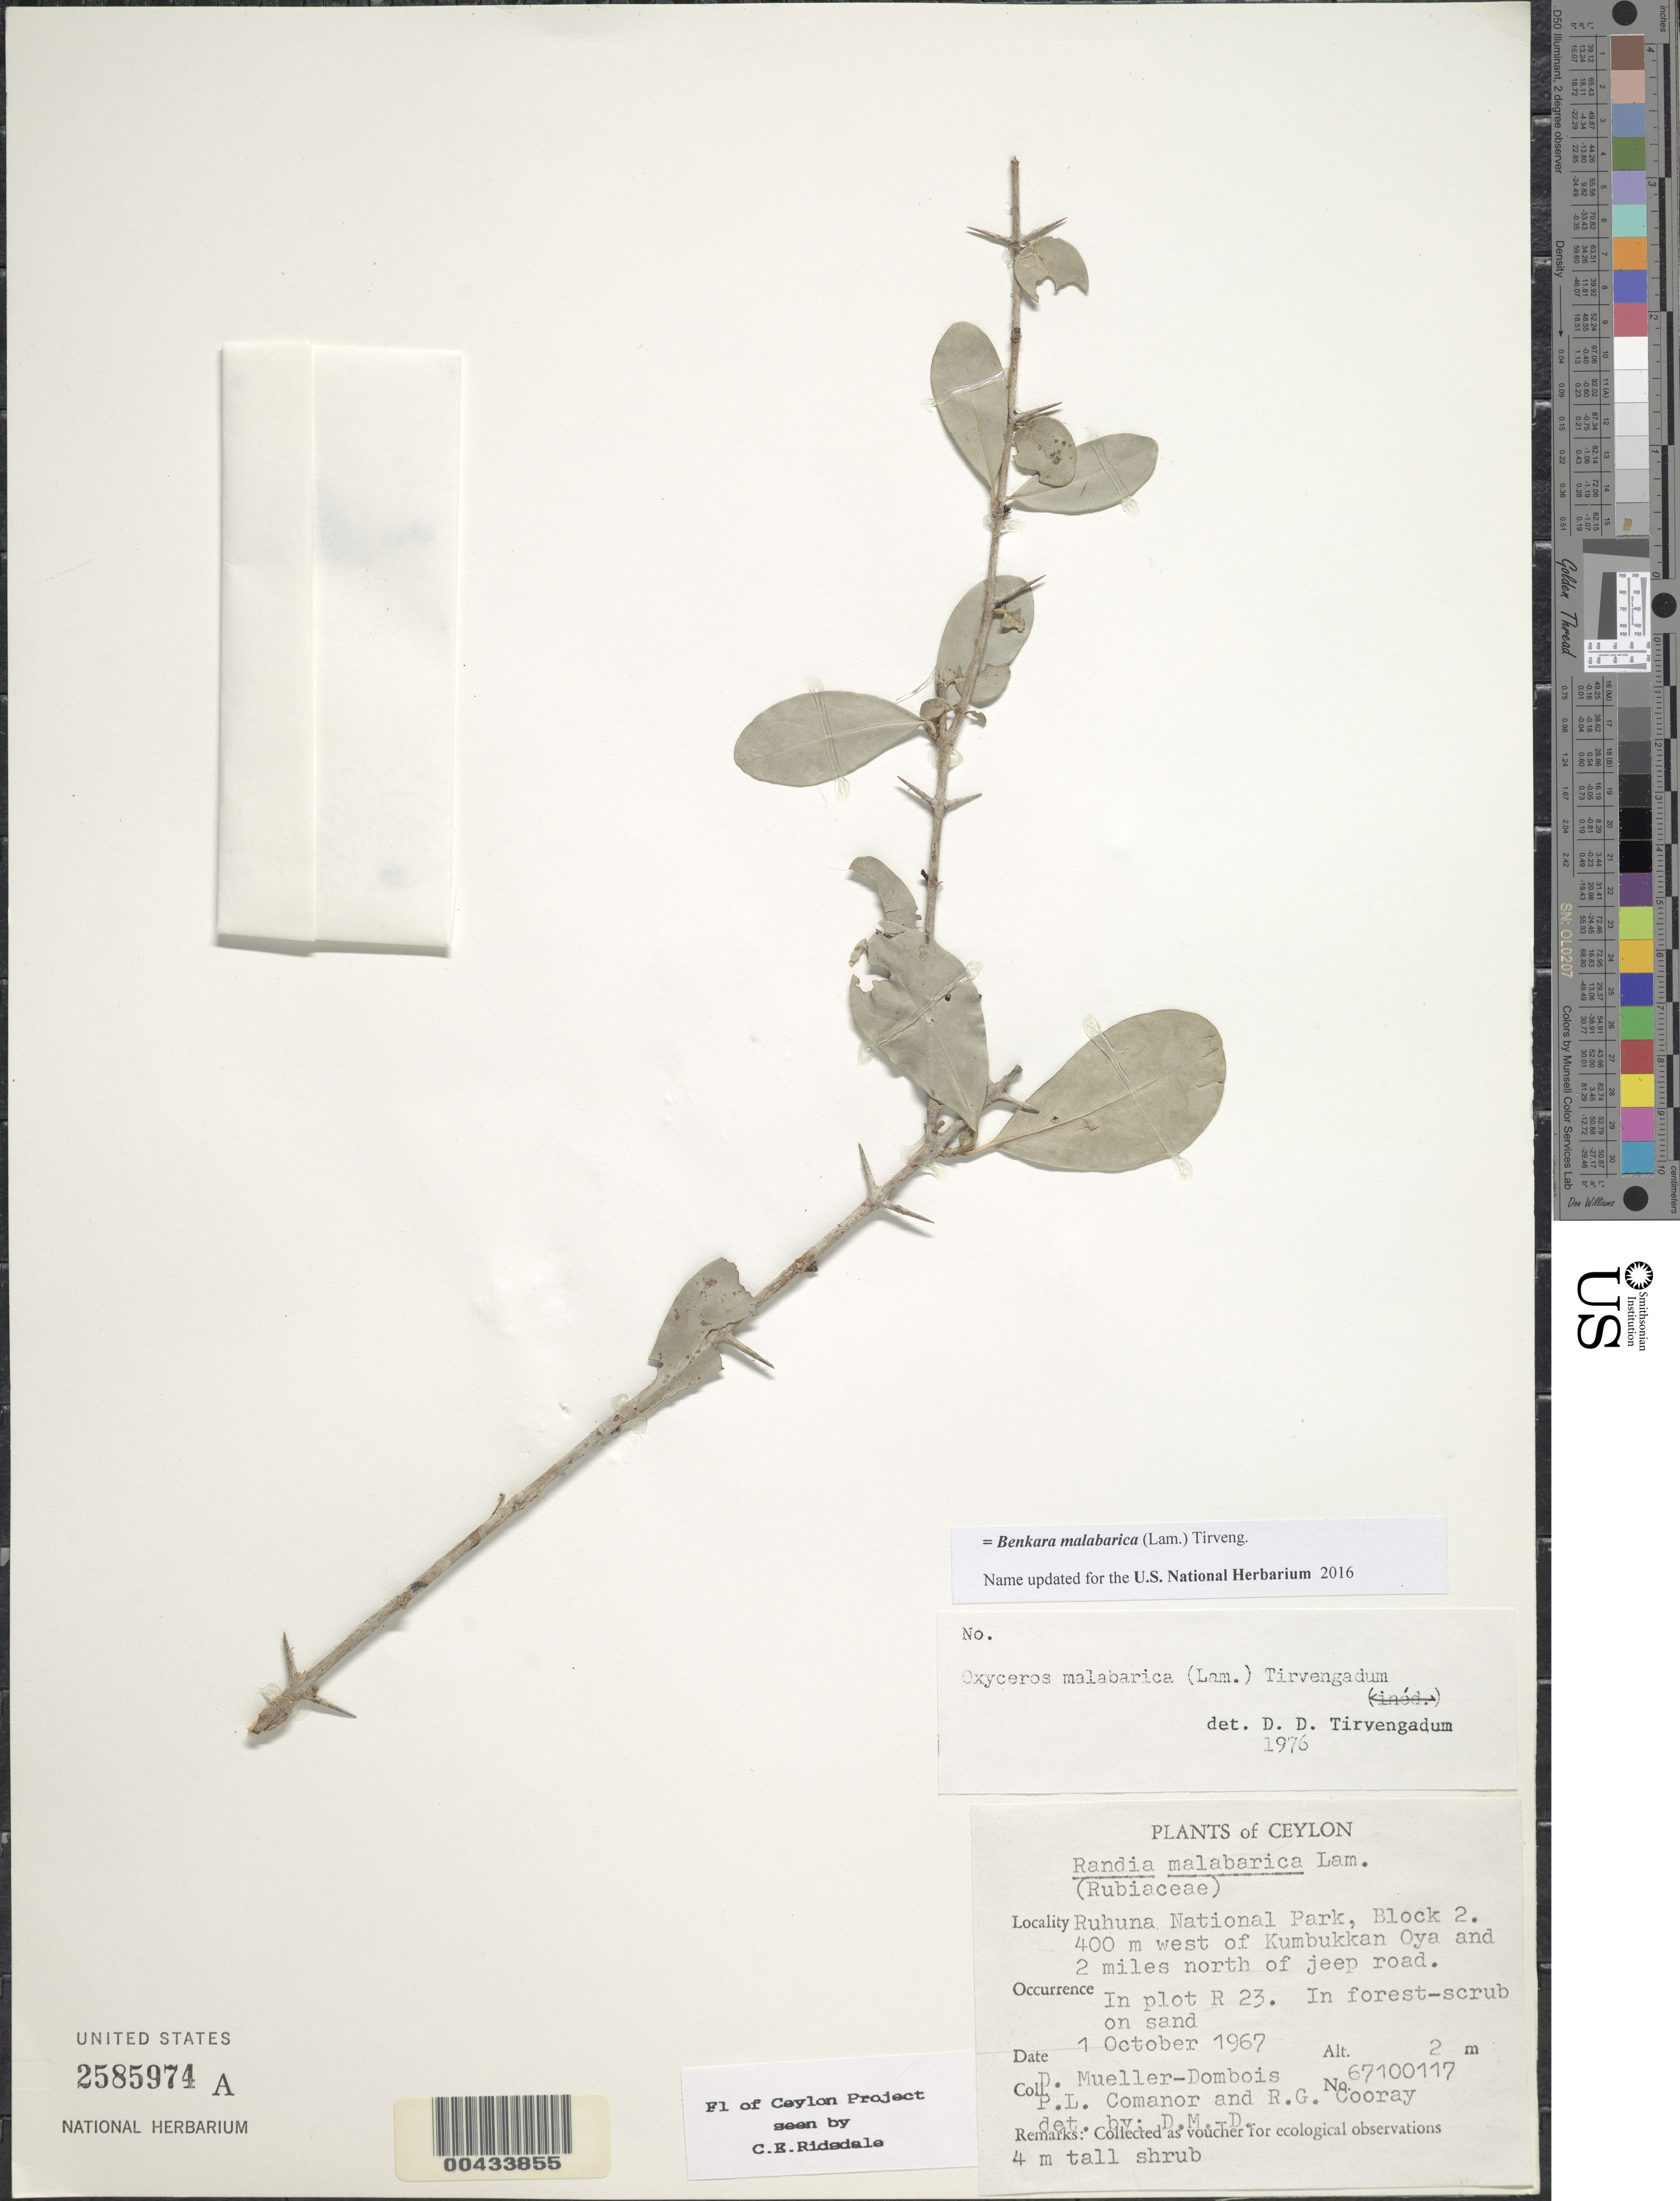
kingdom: Plantae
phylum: Tracheophyta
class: Magnoliopsida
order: Gentianales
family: Rubiaceae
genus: Oxyceros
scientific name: Oxyceros malabarica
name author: (Lam.) Tirveng.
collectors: D. Mueller-Dombois, P. Comanor & R. Cooray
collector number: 67100117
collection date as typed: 01 Oct 1967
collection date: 1967-10-01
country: Sri Lanka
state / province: Southern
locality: Ruhuna Natl Park, Block 2, 400 m W of Kumbukkan Oya and 2 mi N of jeep rd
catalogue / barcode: US 2585974A